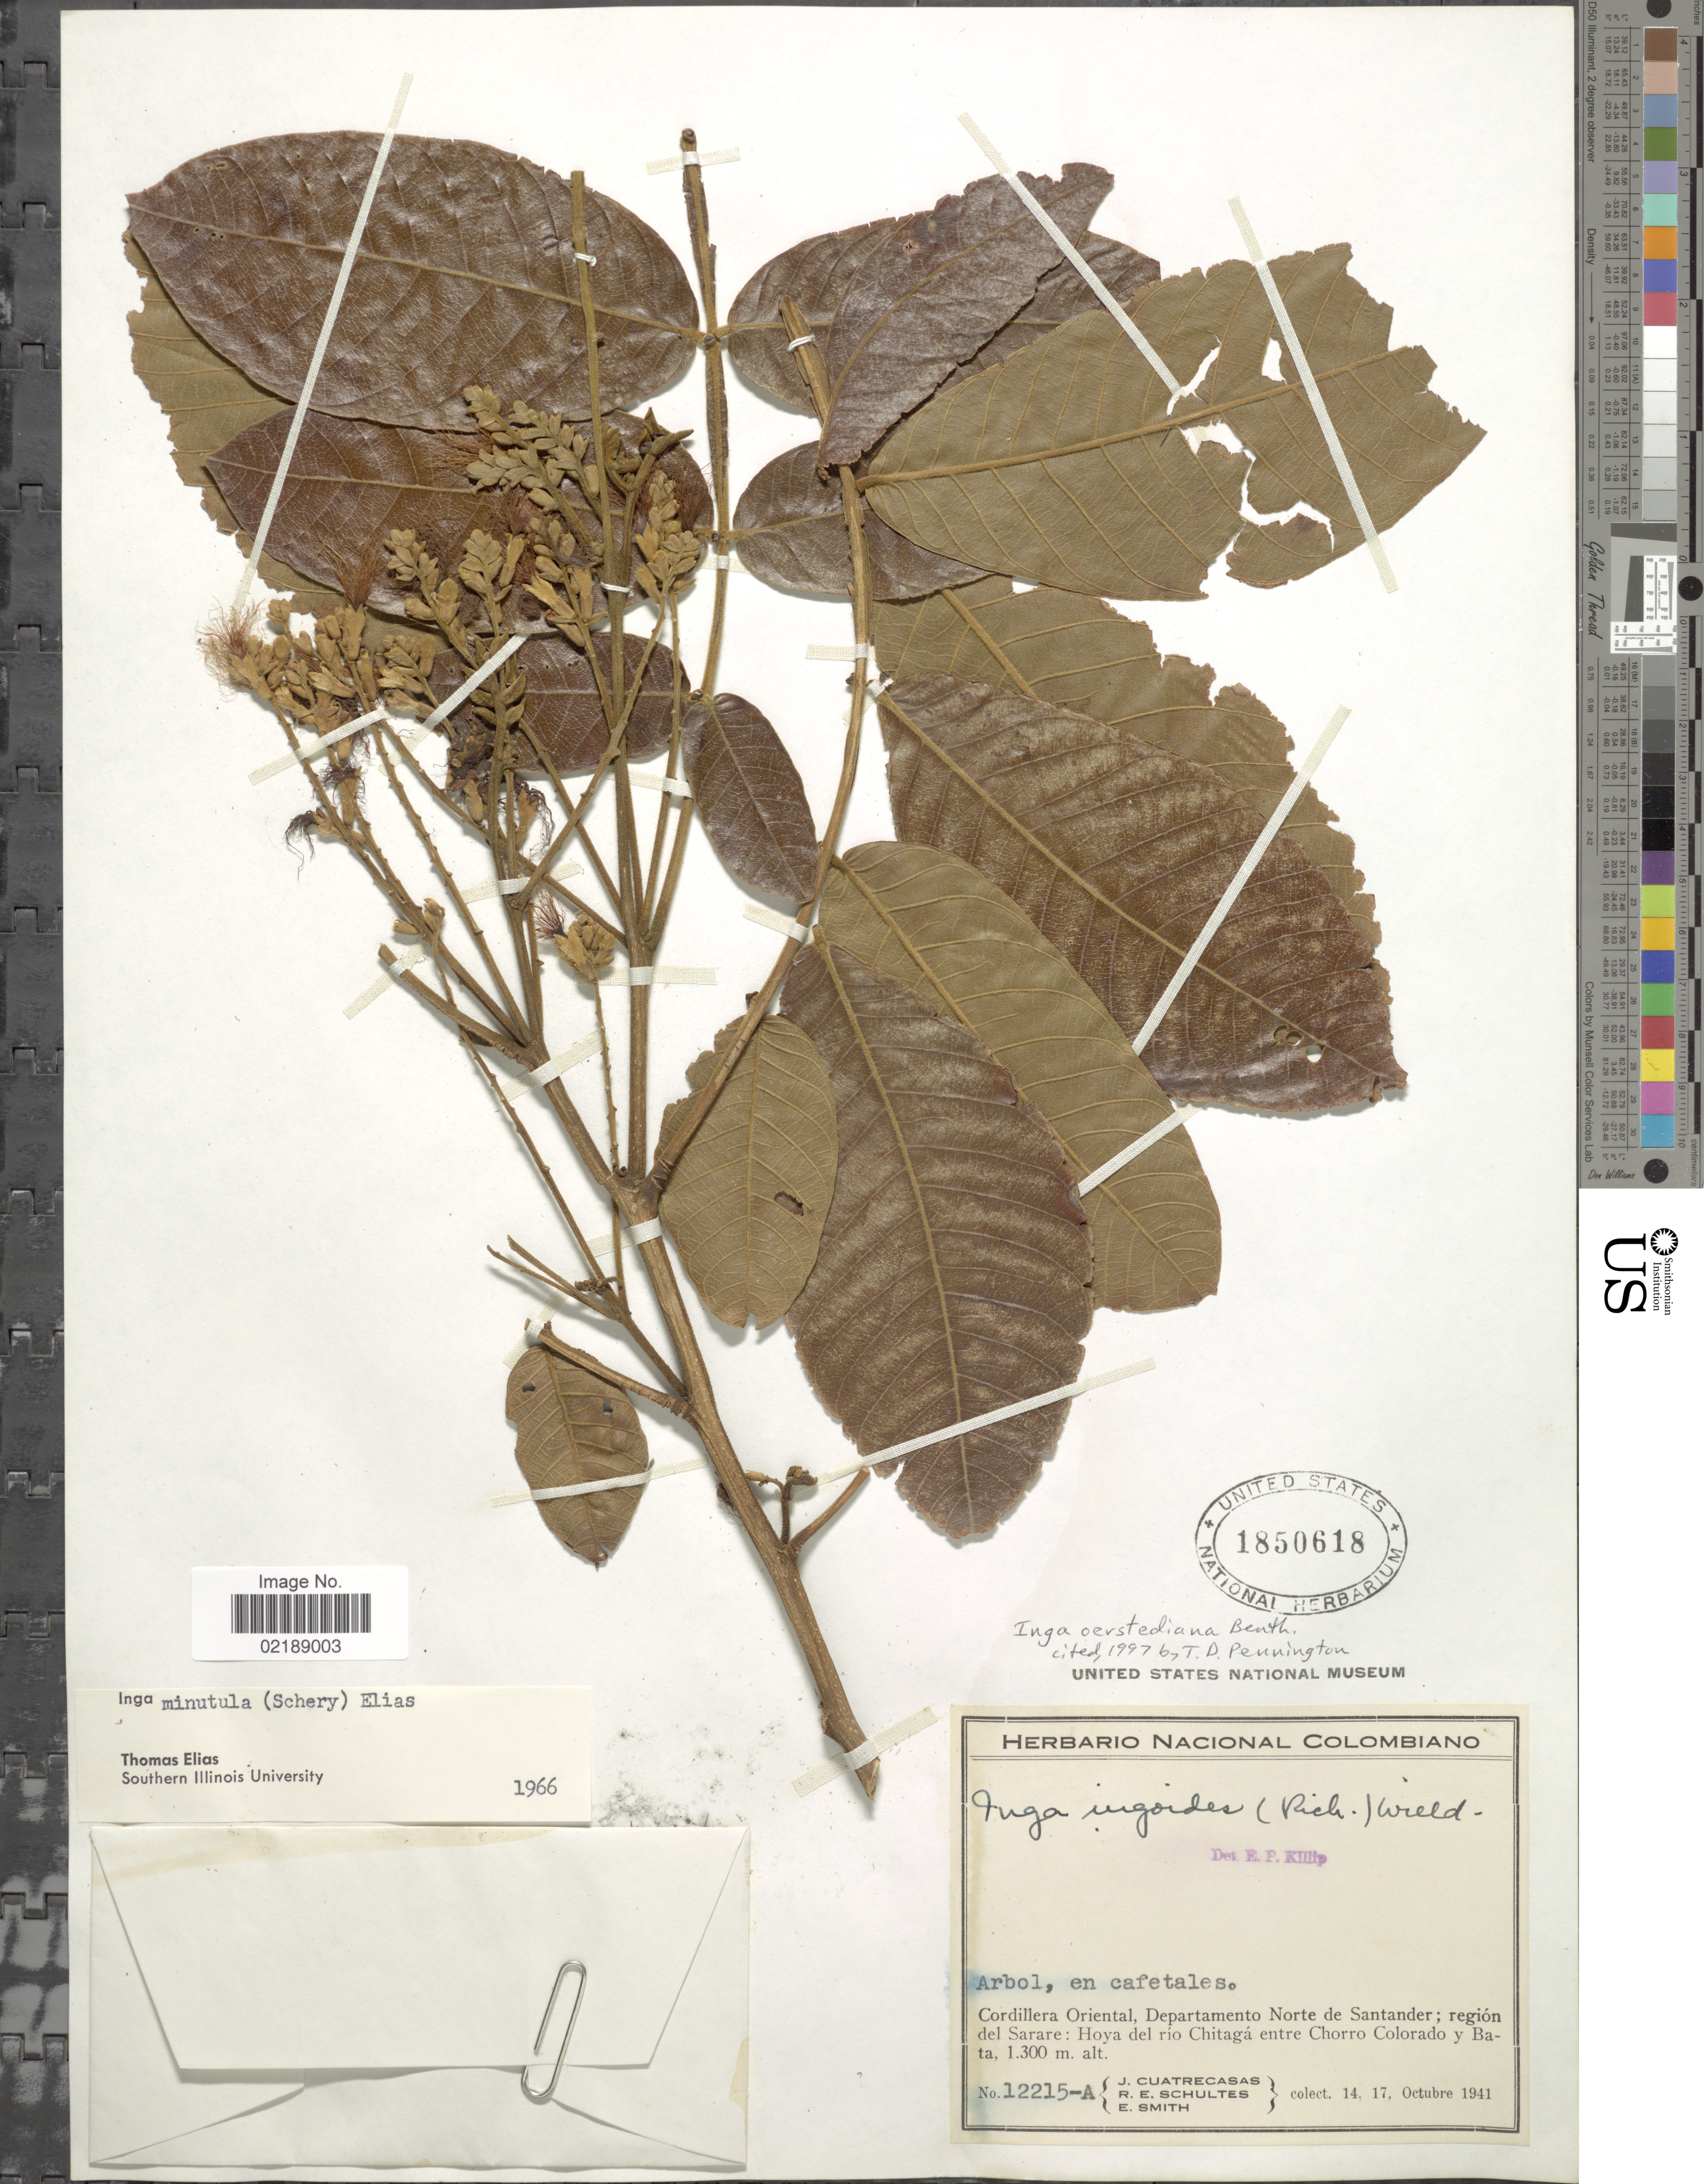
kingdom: Plantae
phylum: Tracheophyta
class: Magnoliopsida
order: Fabales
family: Fabaceae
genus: Inga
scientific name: Inga oerstediana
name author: Benth.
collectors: J. Cuatrecasas, R. E. Schultes & E. Smith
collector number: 12215-A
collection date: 1941-10-14/1941-10-17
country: Colombia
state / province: Norte de Santander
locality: Arbol, en cafetales, Cordillera Oriental, Departamento Norte de Santander; región del Sarare: Hoya del río Chitagá entre Chorro Colorado y Bata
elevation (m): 1300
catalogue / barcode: US 1850618